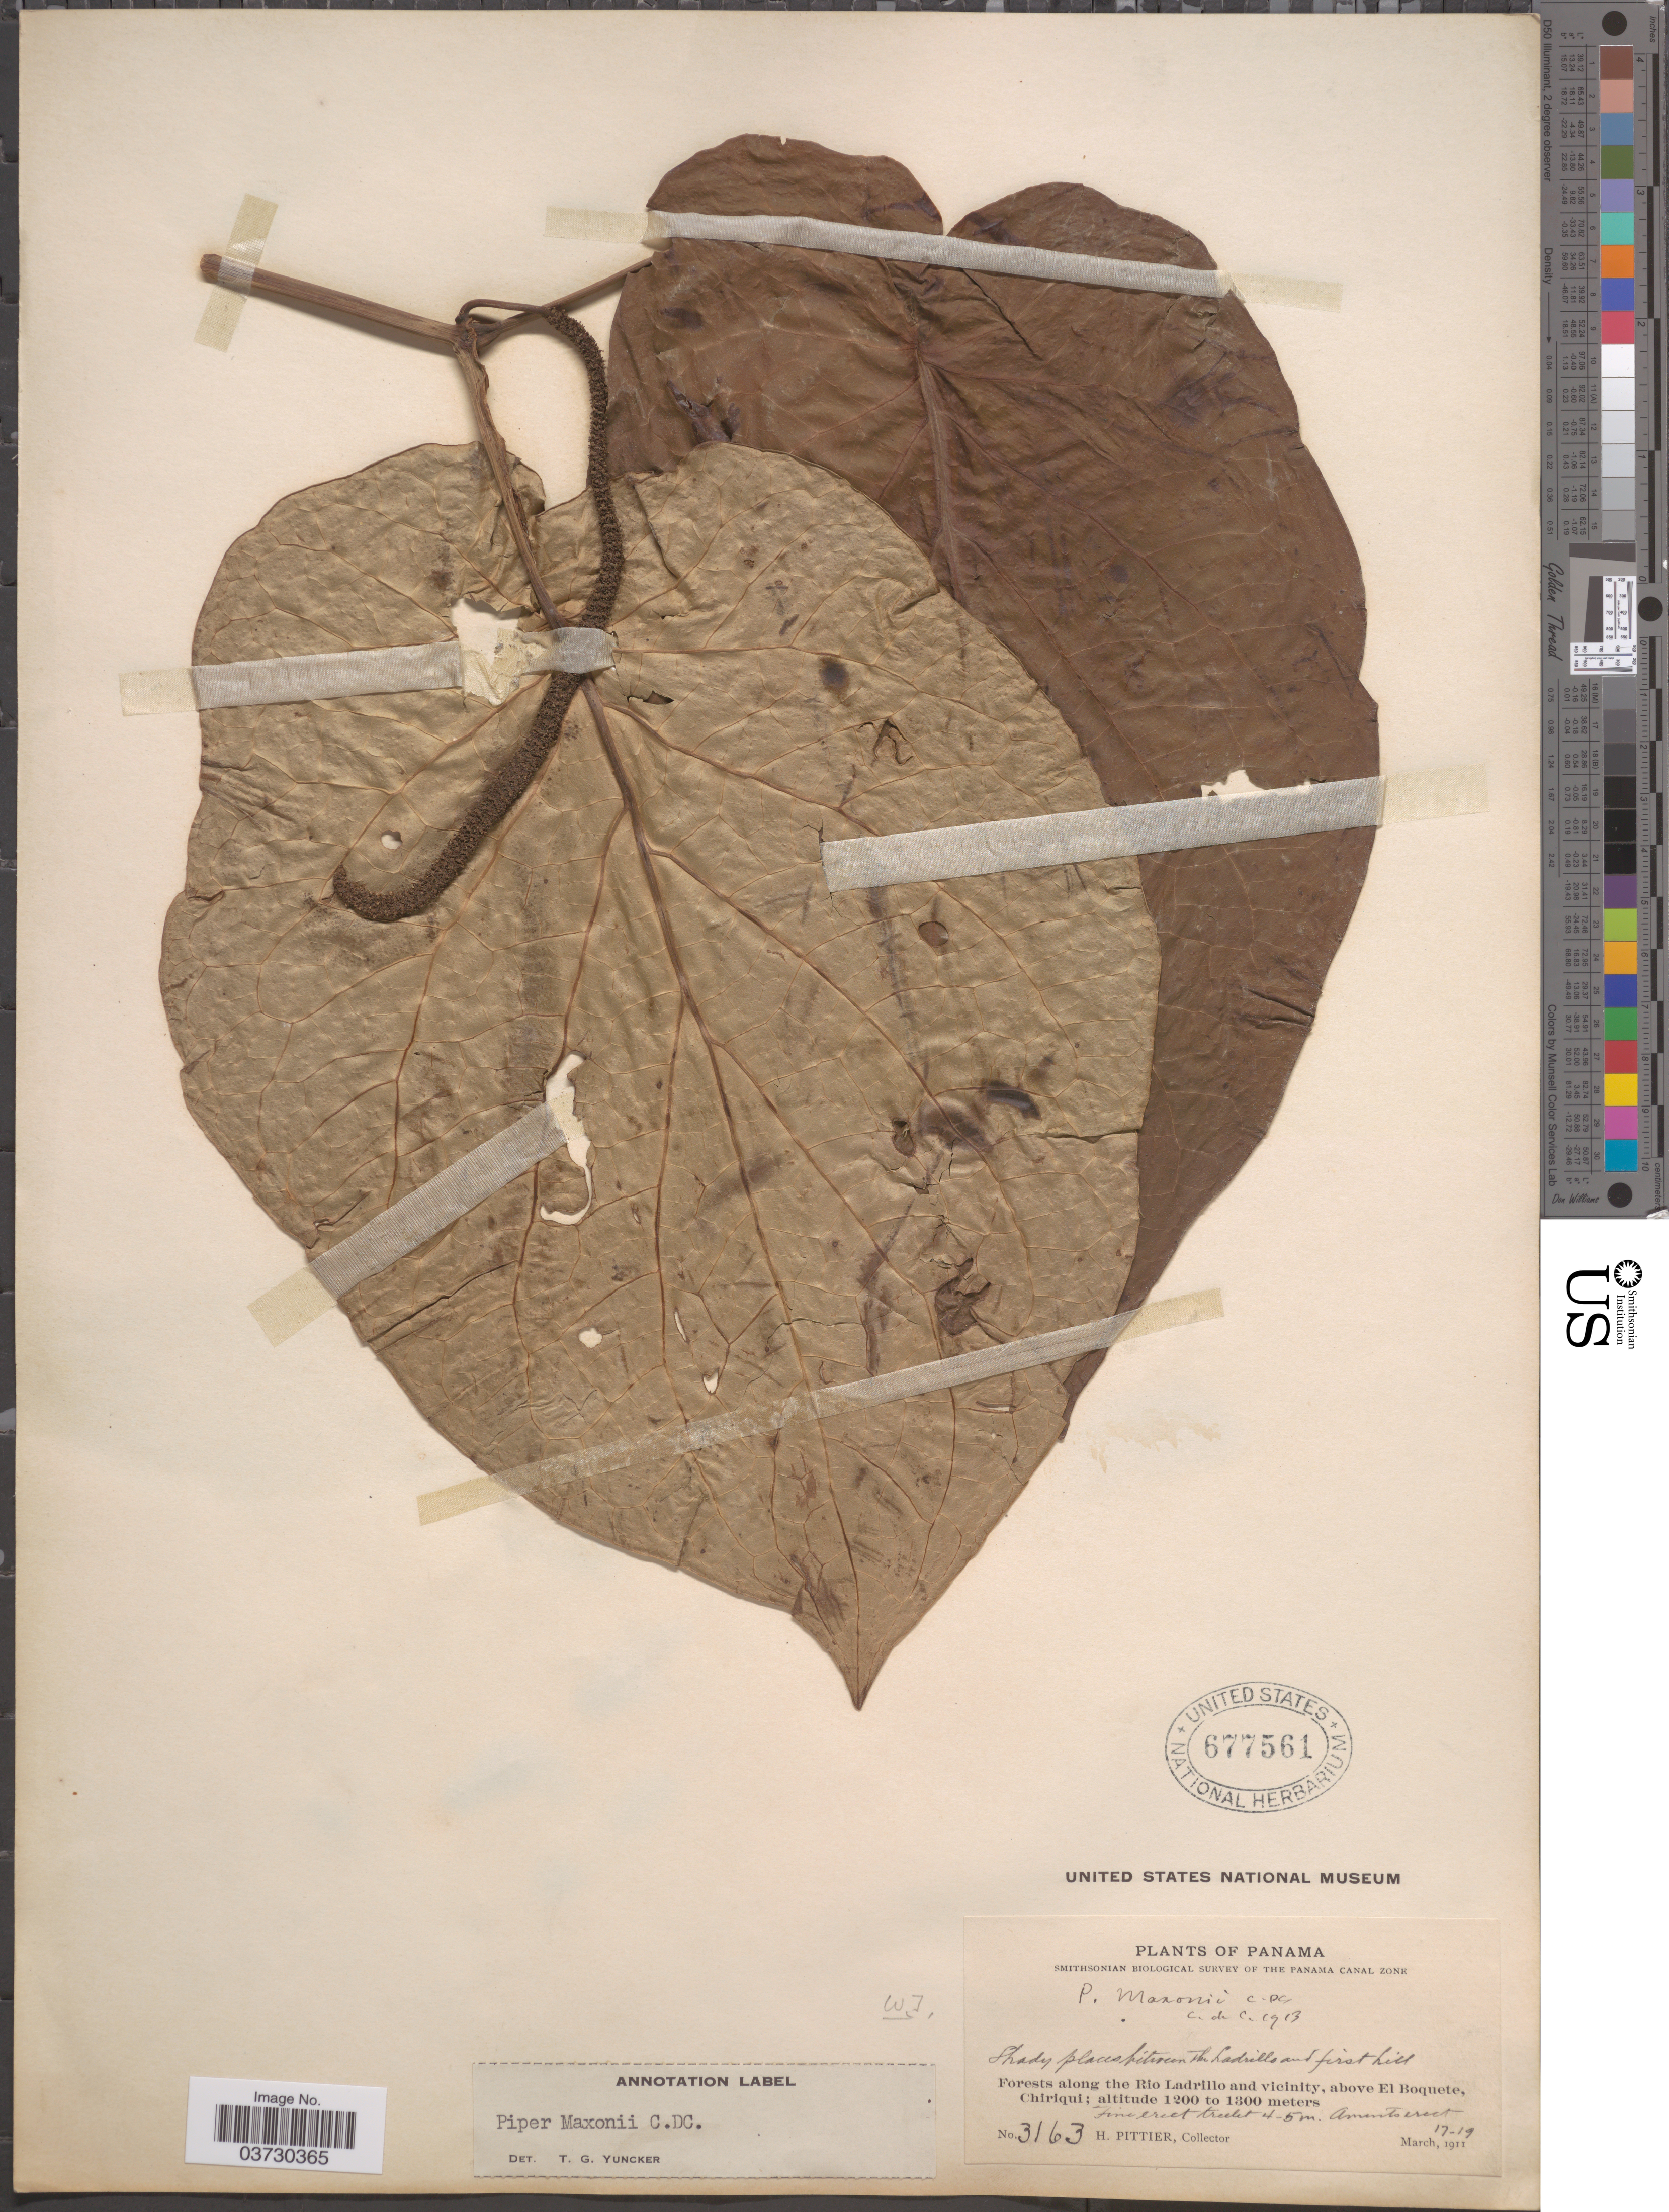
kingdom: Plantae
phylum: Tracheophyta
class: Magnoliopsida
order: Piperales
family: Piperaceae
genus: Piper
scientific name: Piper maxonii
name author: C. DC.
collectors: H. F. Pittier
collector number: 3163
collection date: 1911-03-17/1911-03-19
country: Panama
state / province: Chiriqui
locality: Along the Rio Ladrillo and vicinity, above El Boquete.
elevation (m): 1200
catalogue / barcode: US 677561